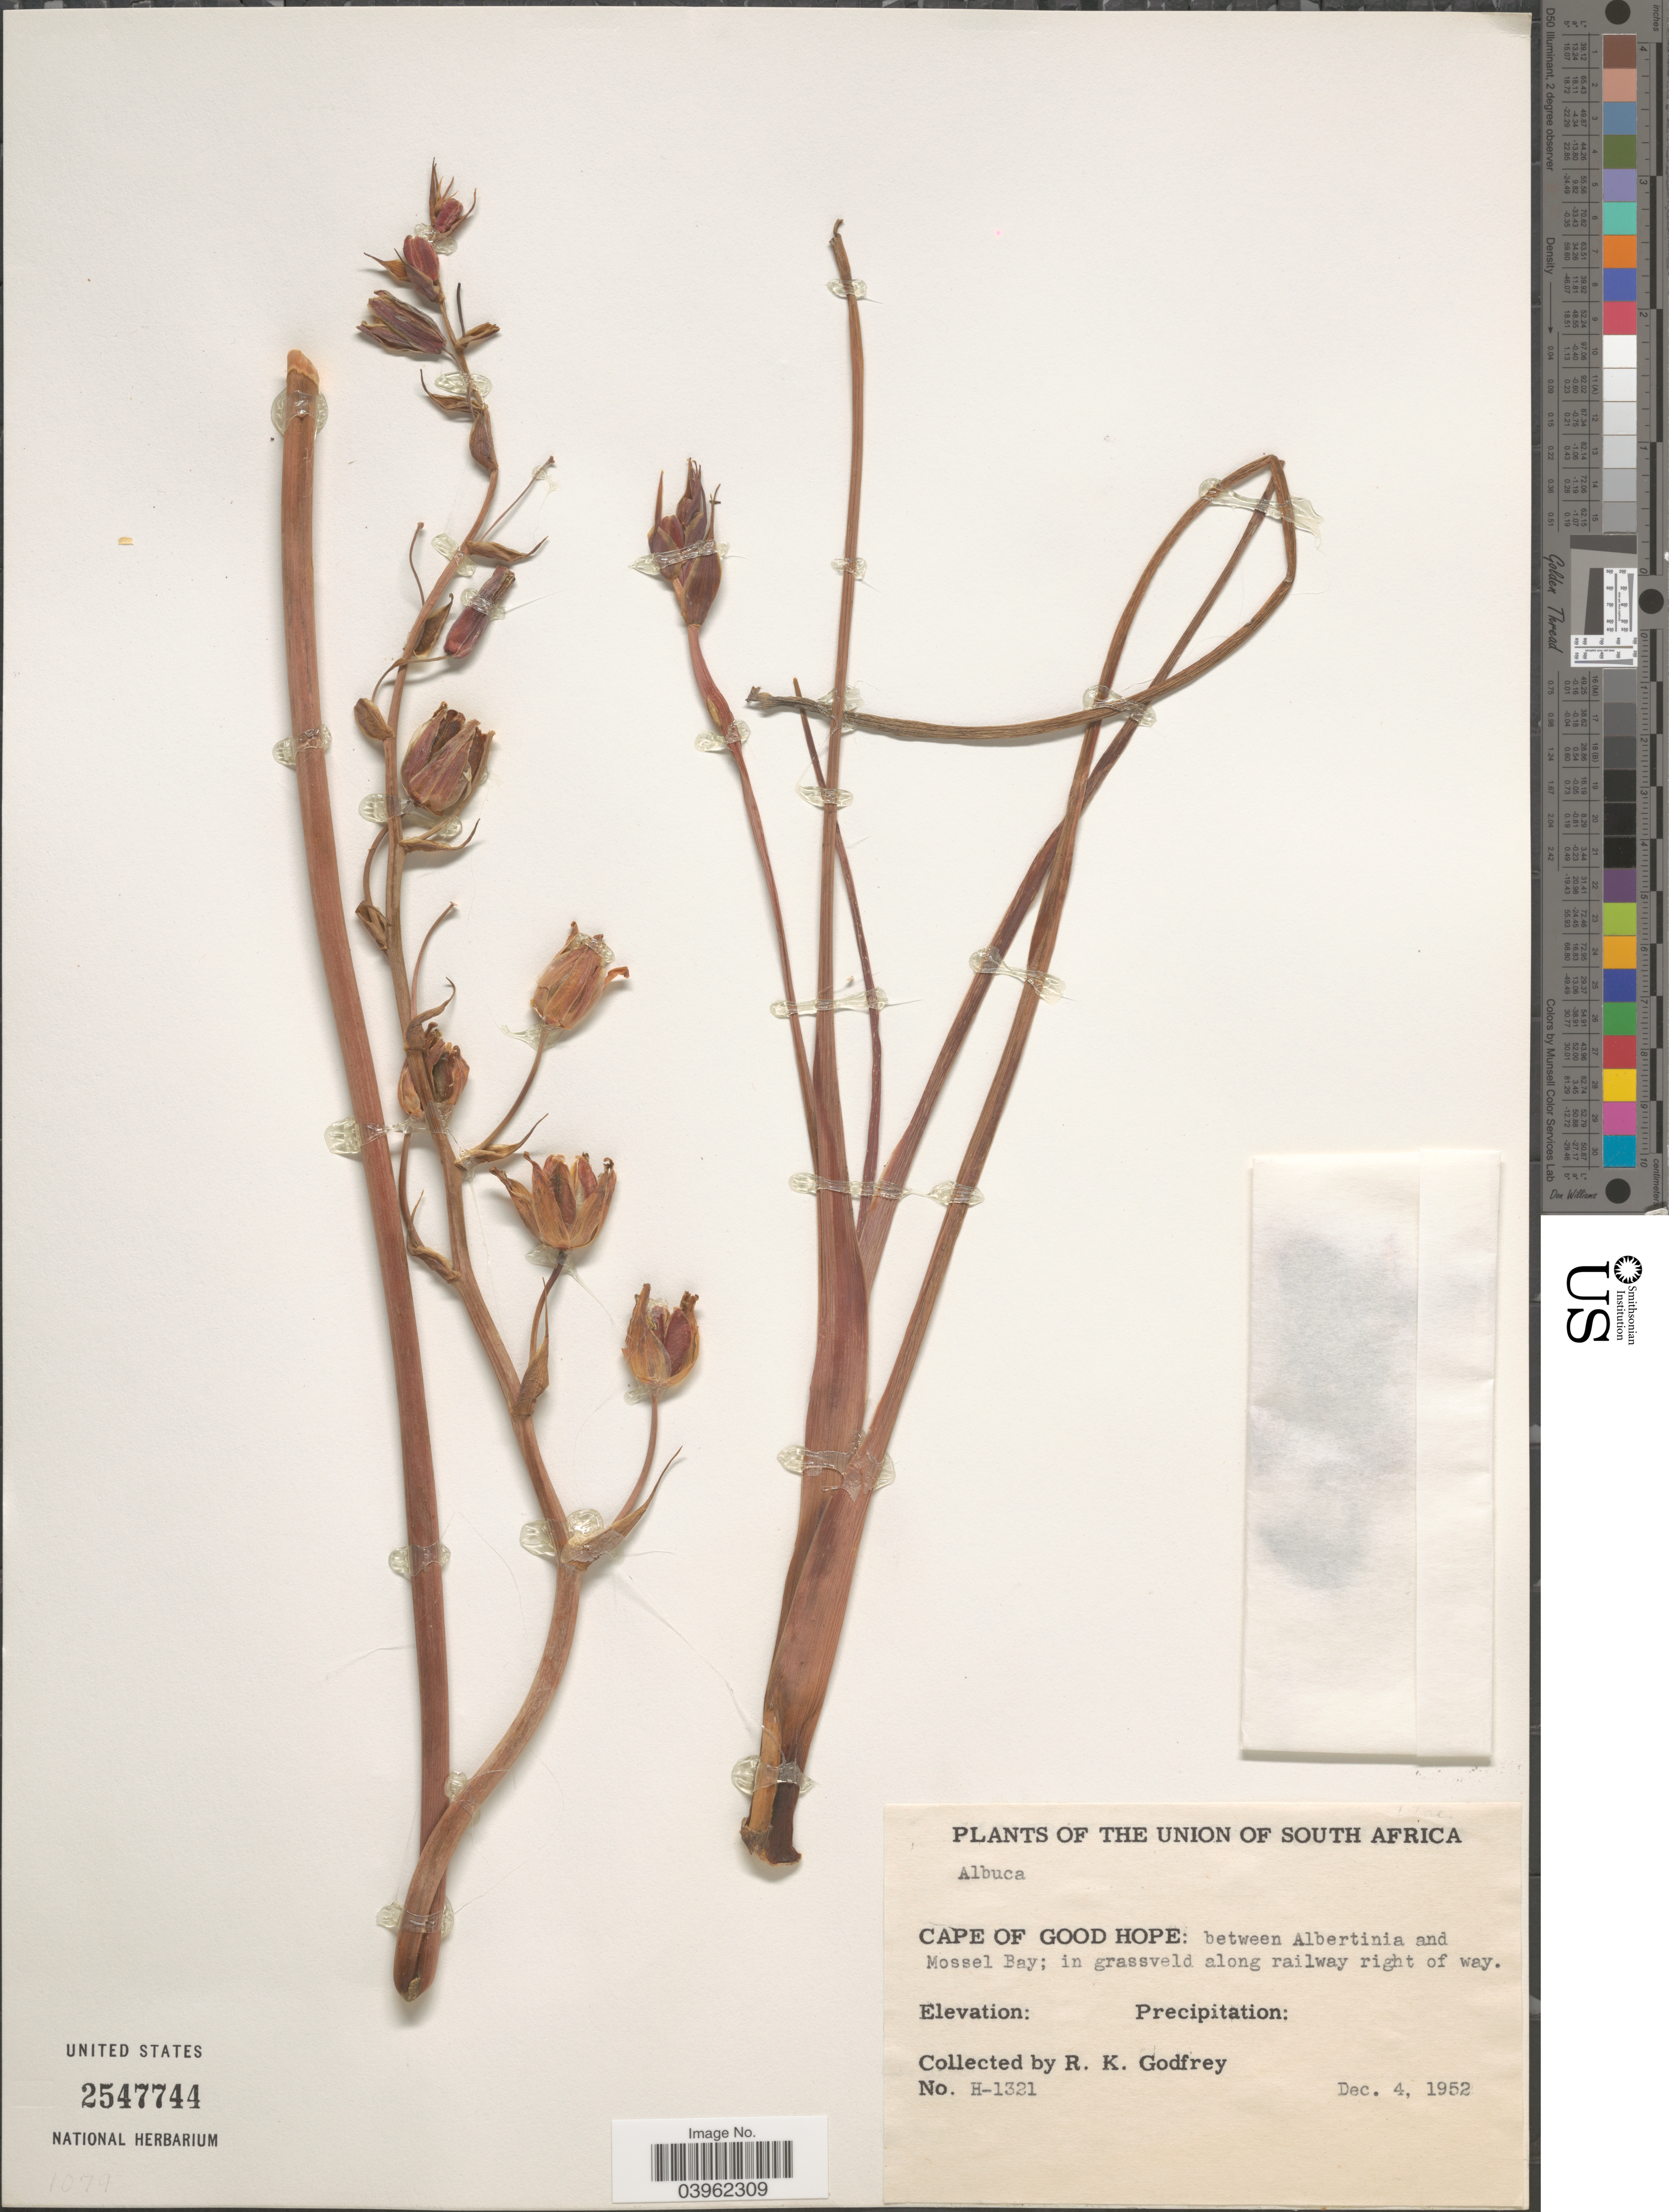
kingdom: Plantae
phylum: Tracheophyta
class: Liliopsida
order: Asparagales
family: Asparagaceae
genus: Albuca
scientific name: Albuca sp.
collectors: R. K. Godfrey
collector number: H-1321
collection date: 1952-12-04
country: South Africa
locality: Union of South Africa. Cape of Good Hope: between Albertinia and Mossel Bay; in grassveld along railway right of way.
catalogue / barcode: US 2547744